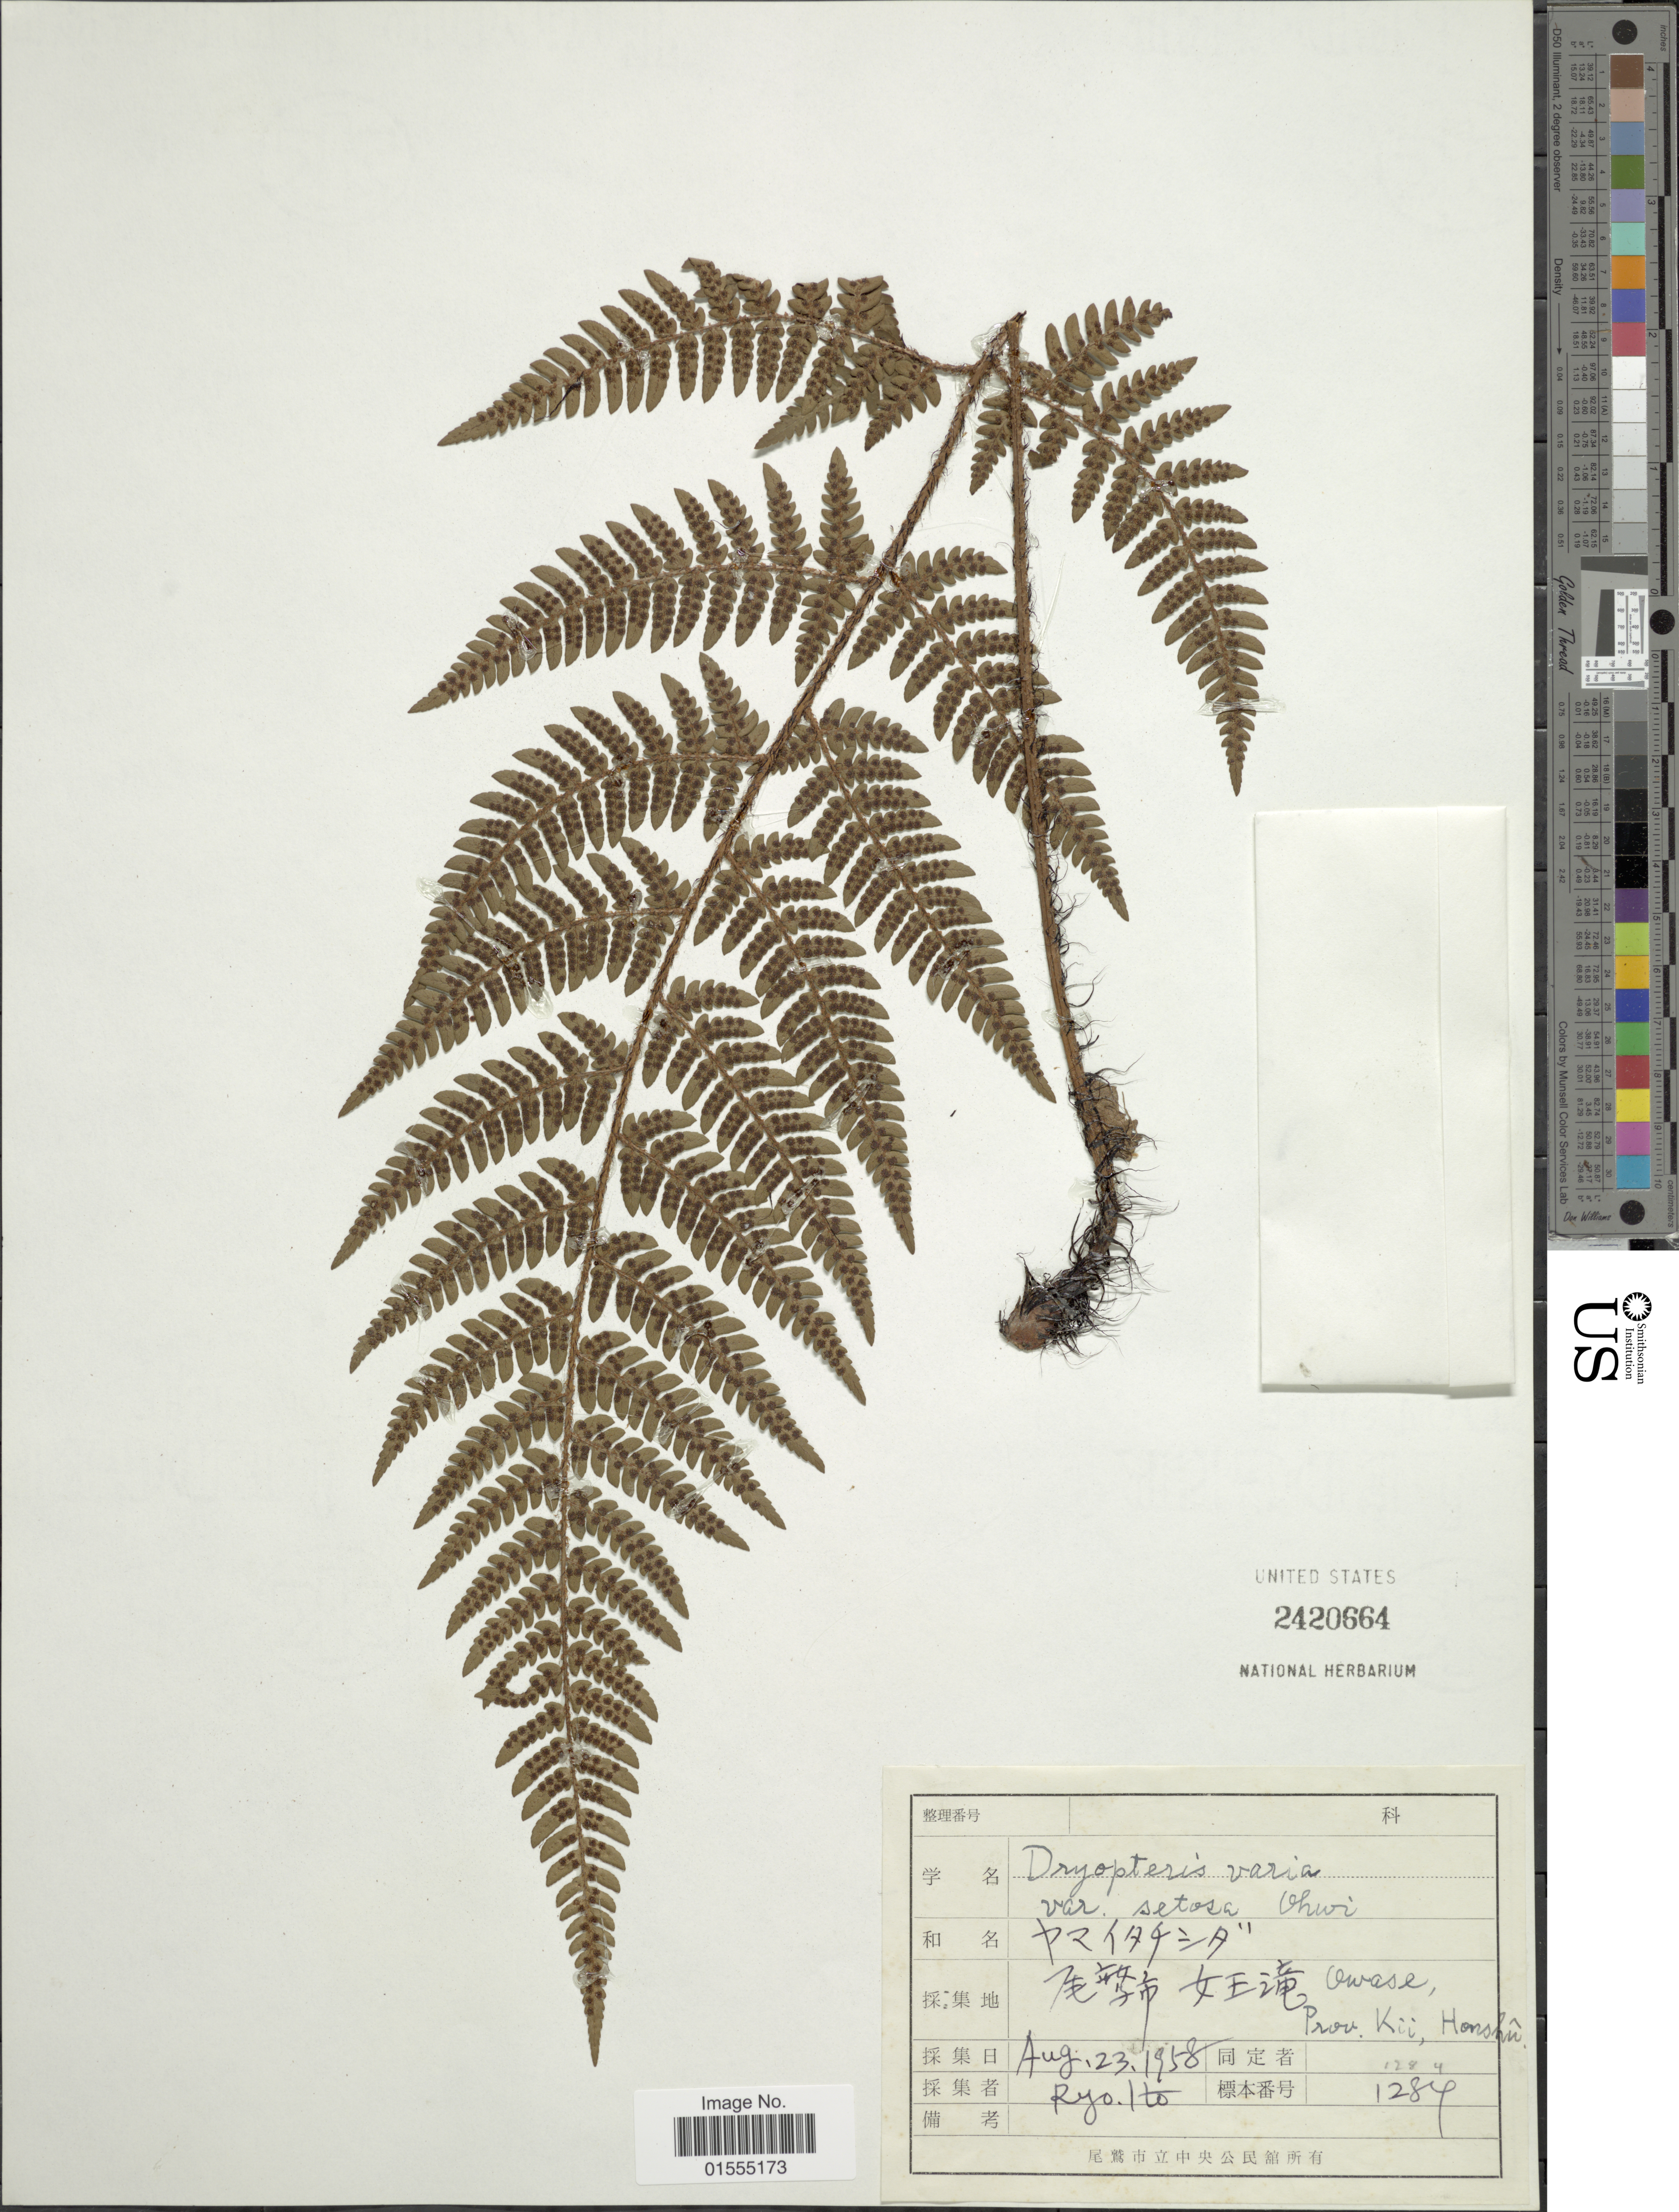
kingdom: Plantae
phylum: Tracheophyta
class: Polypodiopsida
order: Polypodiales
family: Dryopteridaceae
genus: Dryopteris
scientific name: Dryopteris varia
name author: (L.) Kuntze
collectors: R. Ito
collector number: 1284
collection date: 1958-08-23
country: Japan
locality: Owase, prov. Kii, Honshû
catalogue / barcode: US 2420664